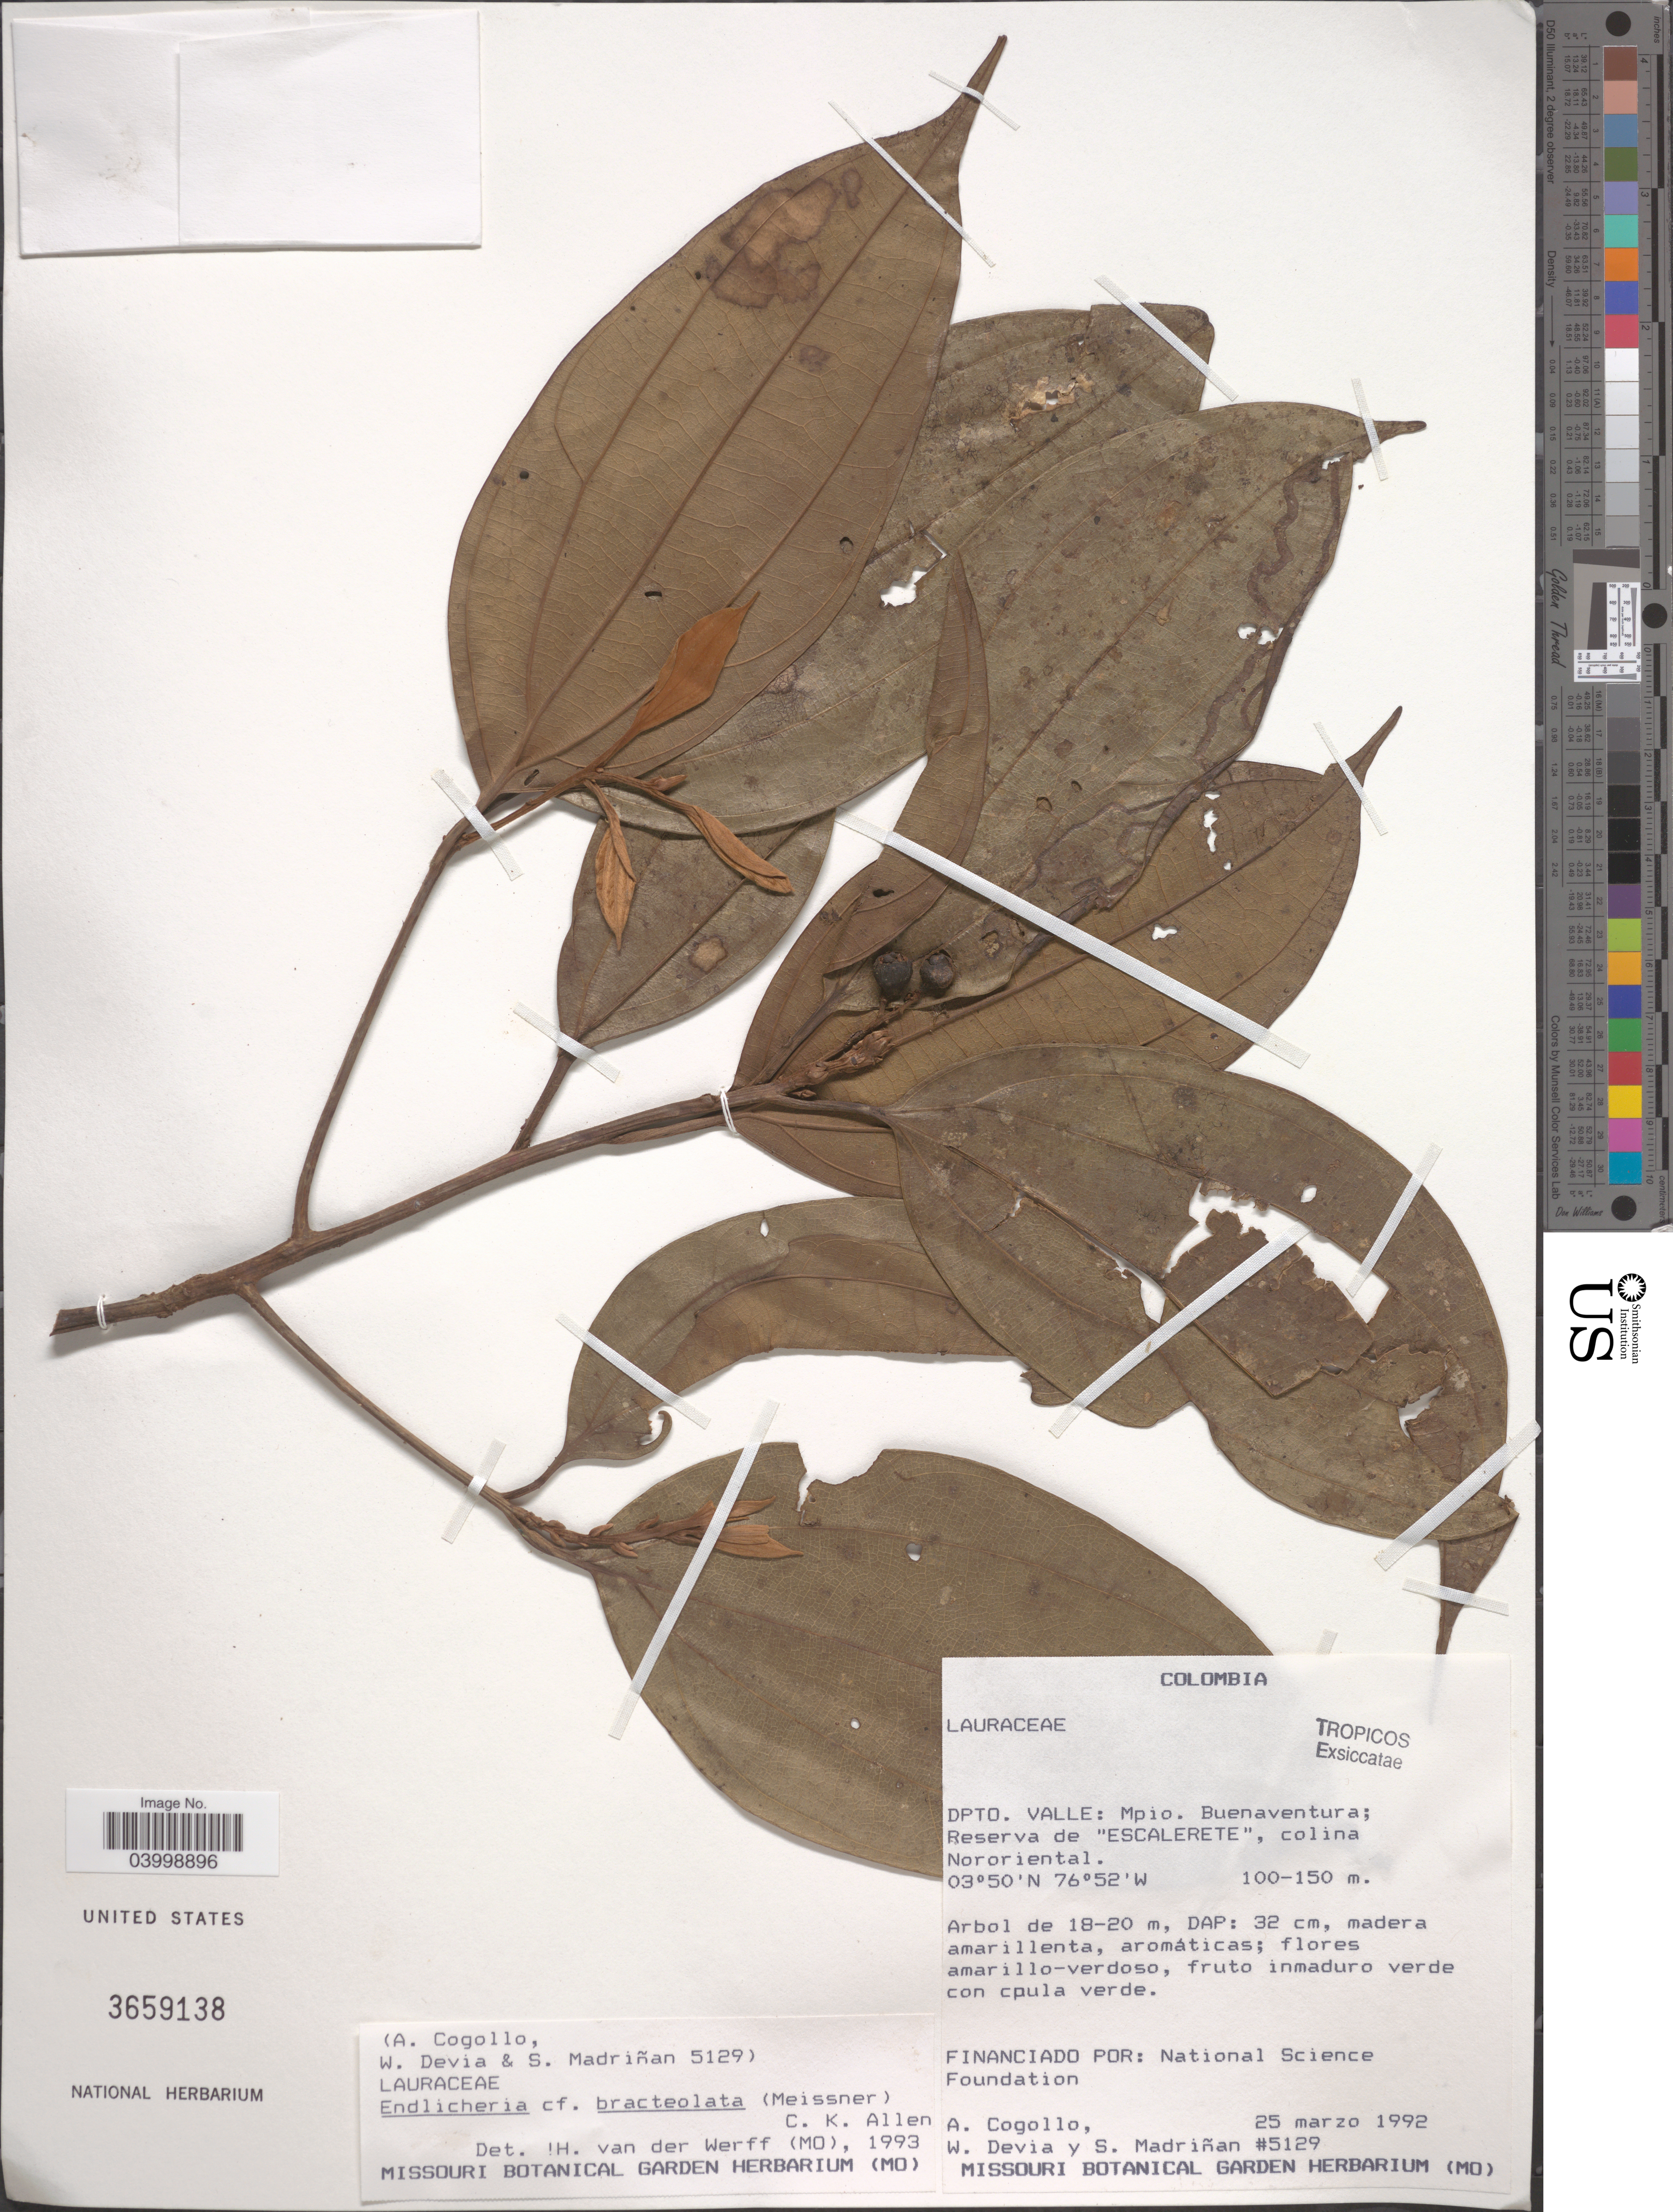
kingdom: Plantae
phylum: Tracheophyta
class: Magnoliopsida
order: Laurales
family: Lauraceae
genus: Endlicheria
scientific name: Endlicheria bracteolata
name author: (Meisn.) C.K. Allen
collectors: A. Cogollo, W. Devia & S. Madriñán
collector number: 5129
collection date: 1992-03-25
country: Colombia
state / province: Valle del Cauca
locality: Dpto. Valle: Mpio. Buenaventura; Reserva de "Escalerete", colina Nororiental.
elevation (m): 100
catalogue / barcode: US 3659138